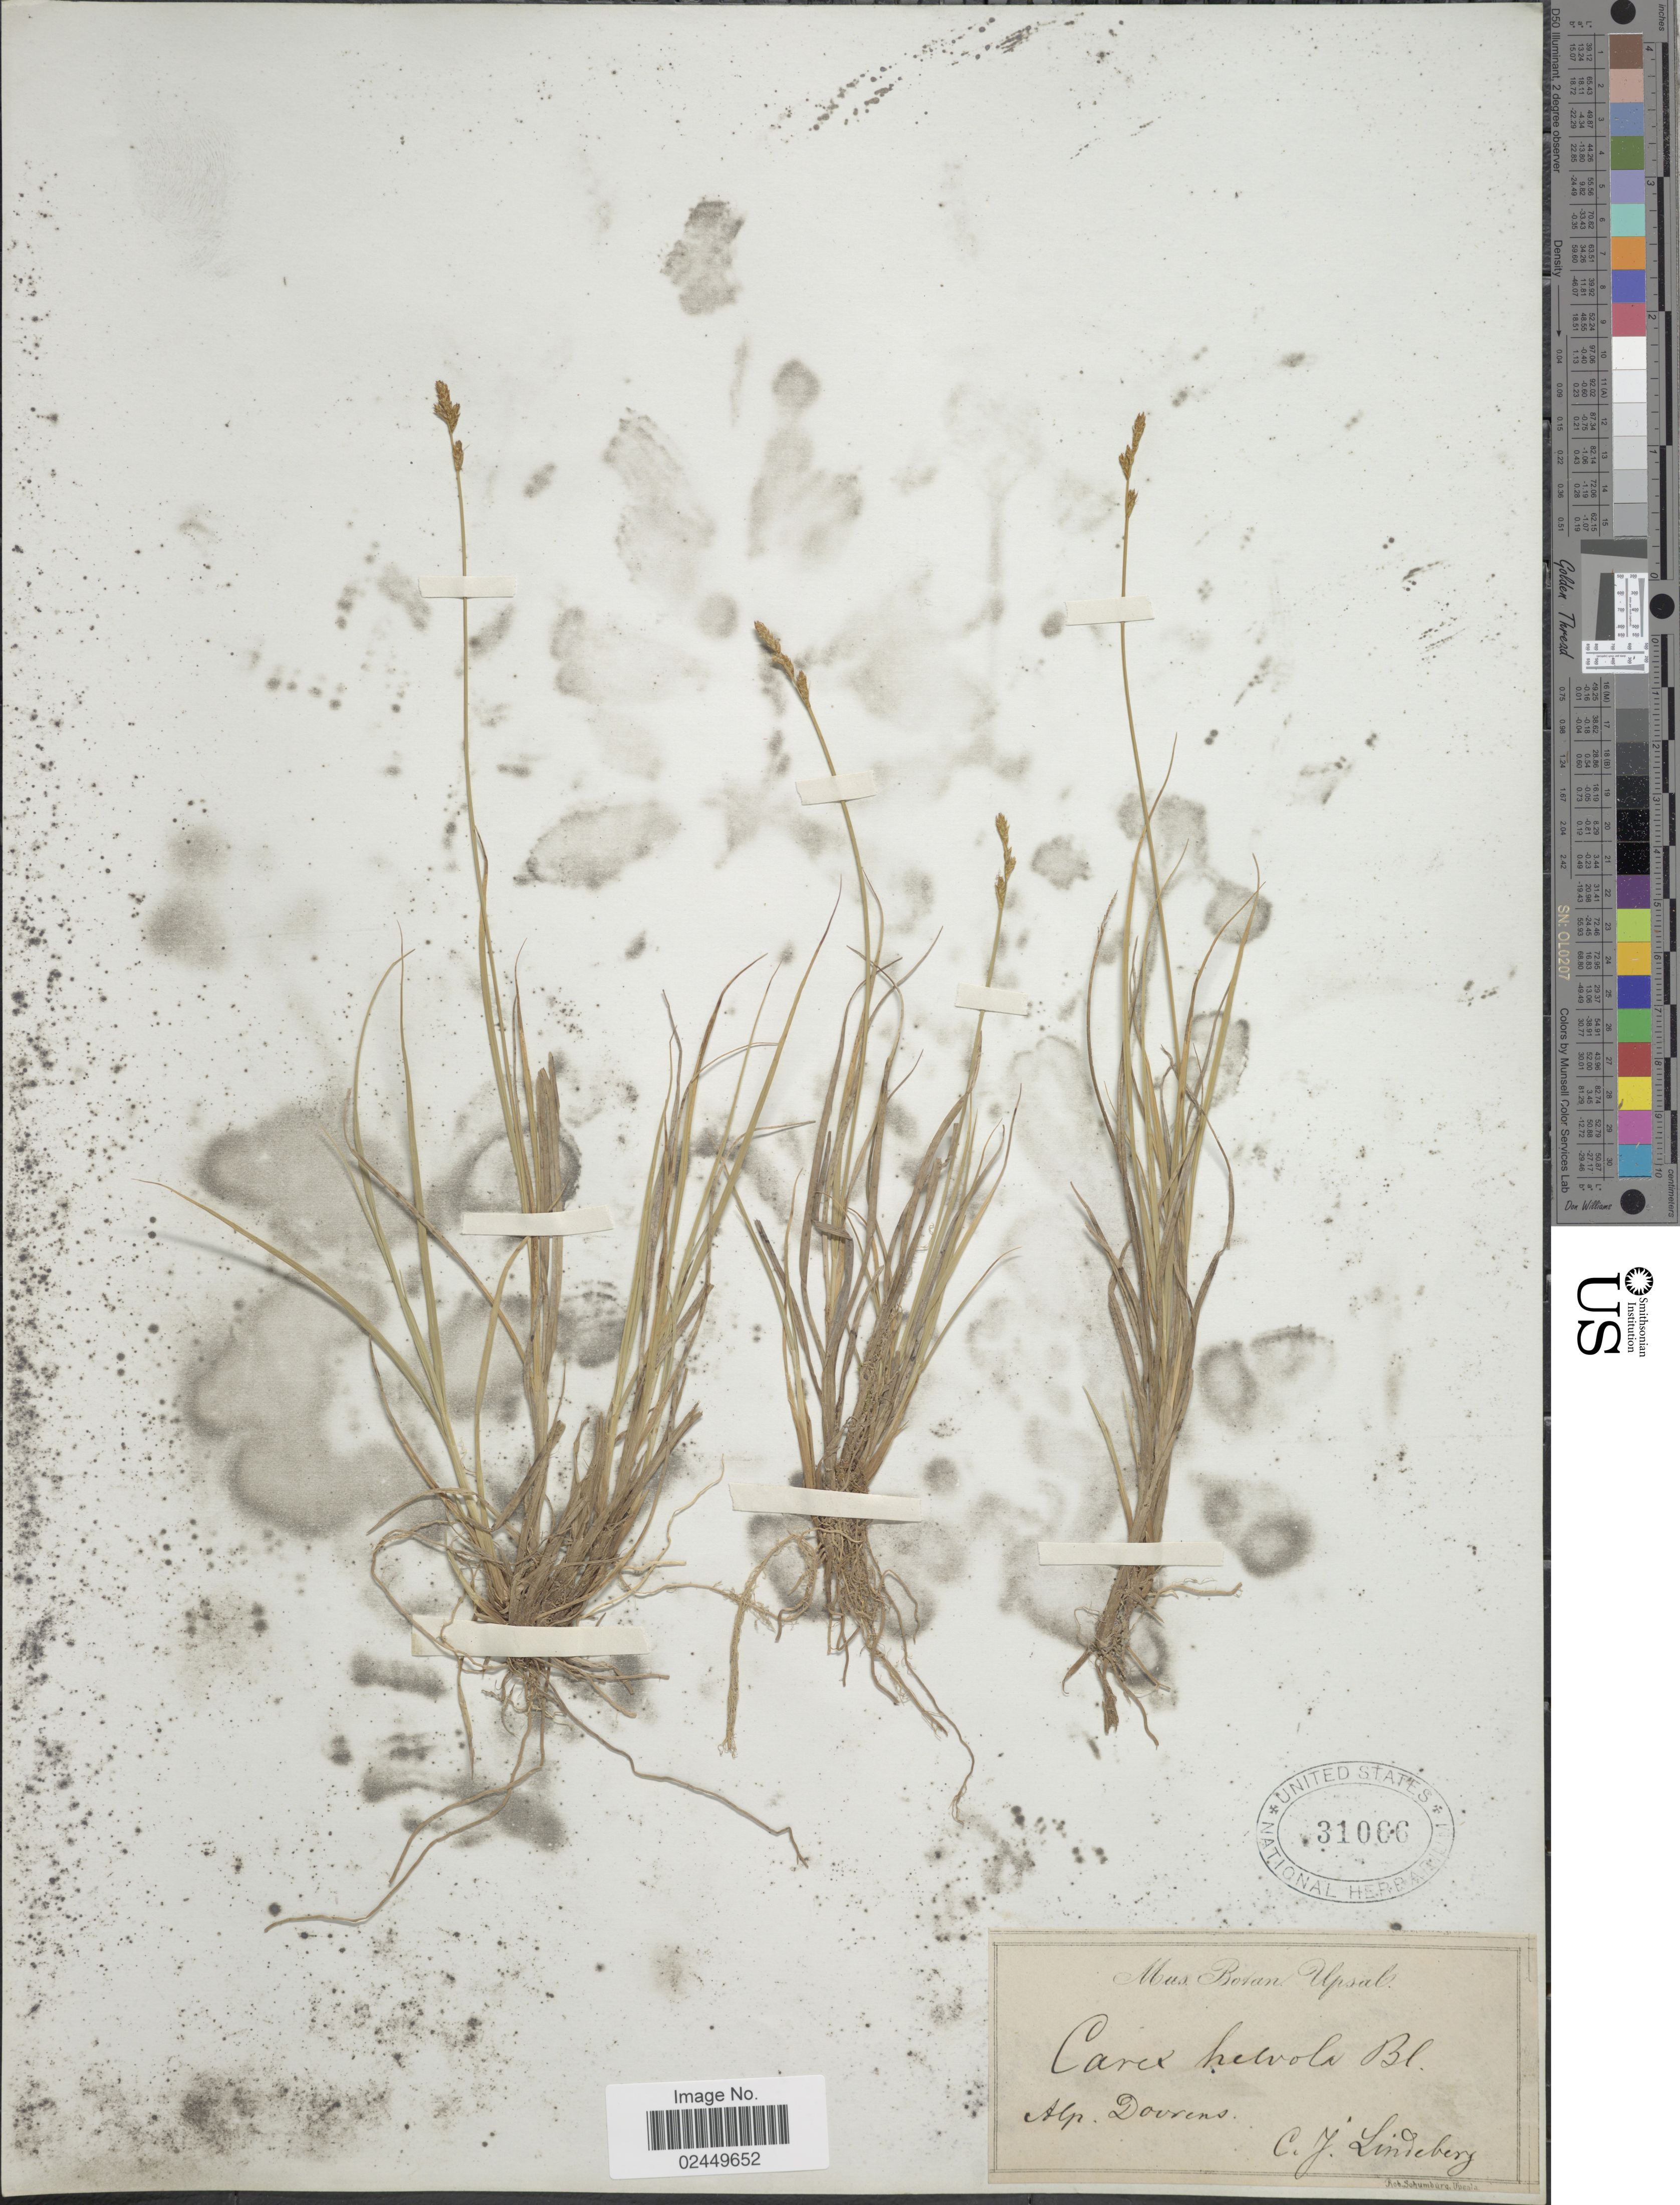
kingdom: Plantae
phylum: Tracheophyta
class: Liliopsida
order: Poales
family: Cyperaceae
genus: Carex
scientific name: Carex x helvola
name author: Blytt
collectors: C. Lindeberg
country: Norway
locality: Alp. Dovrens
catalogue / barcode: US 31066